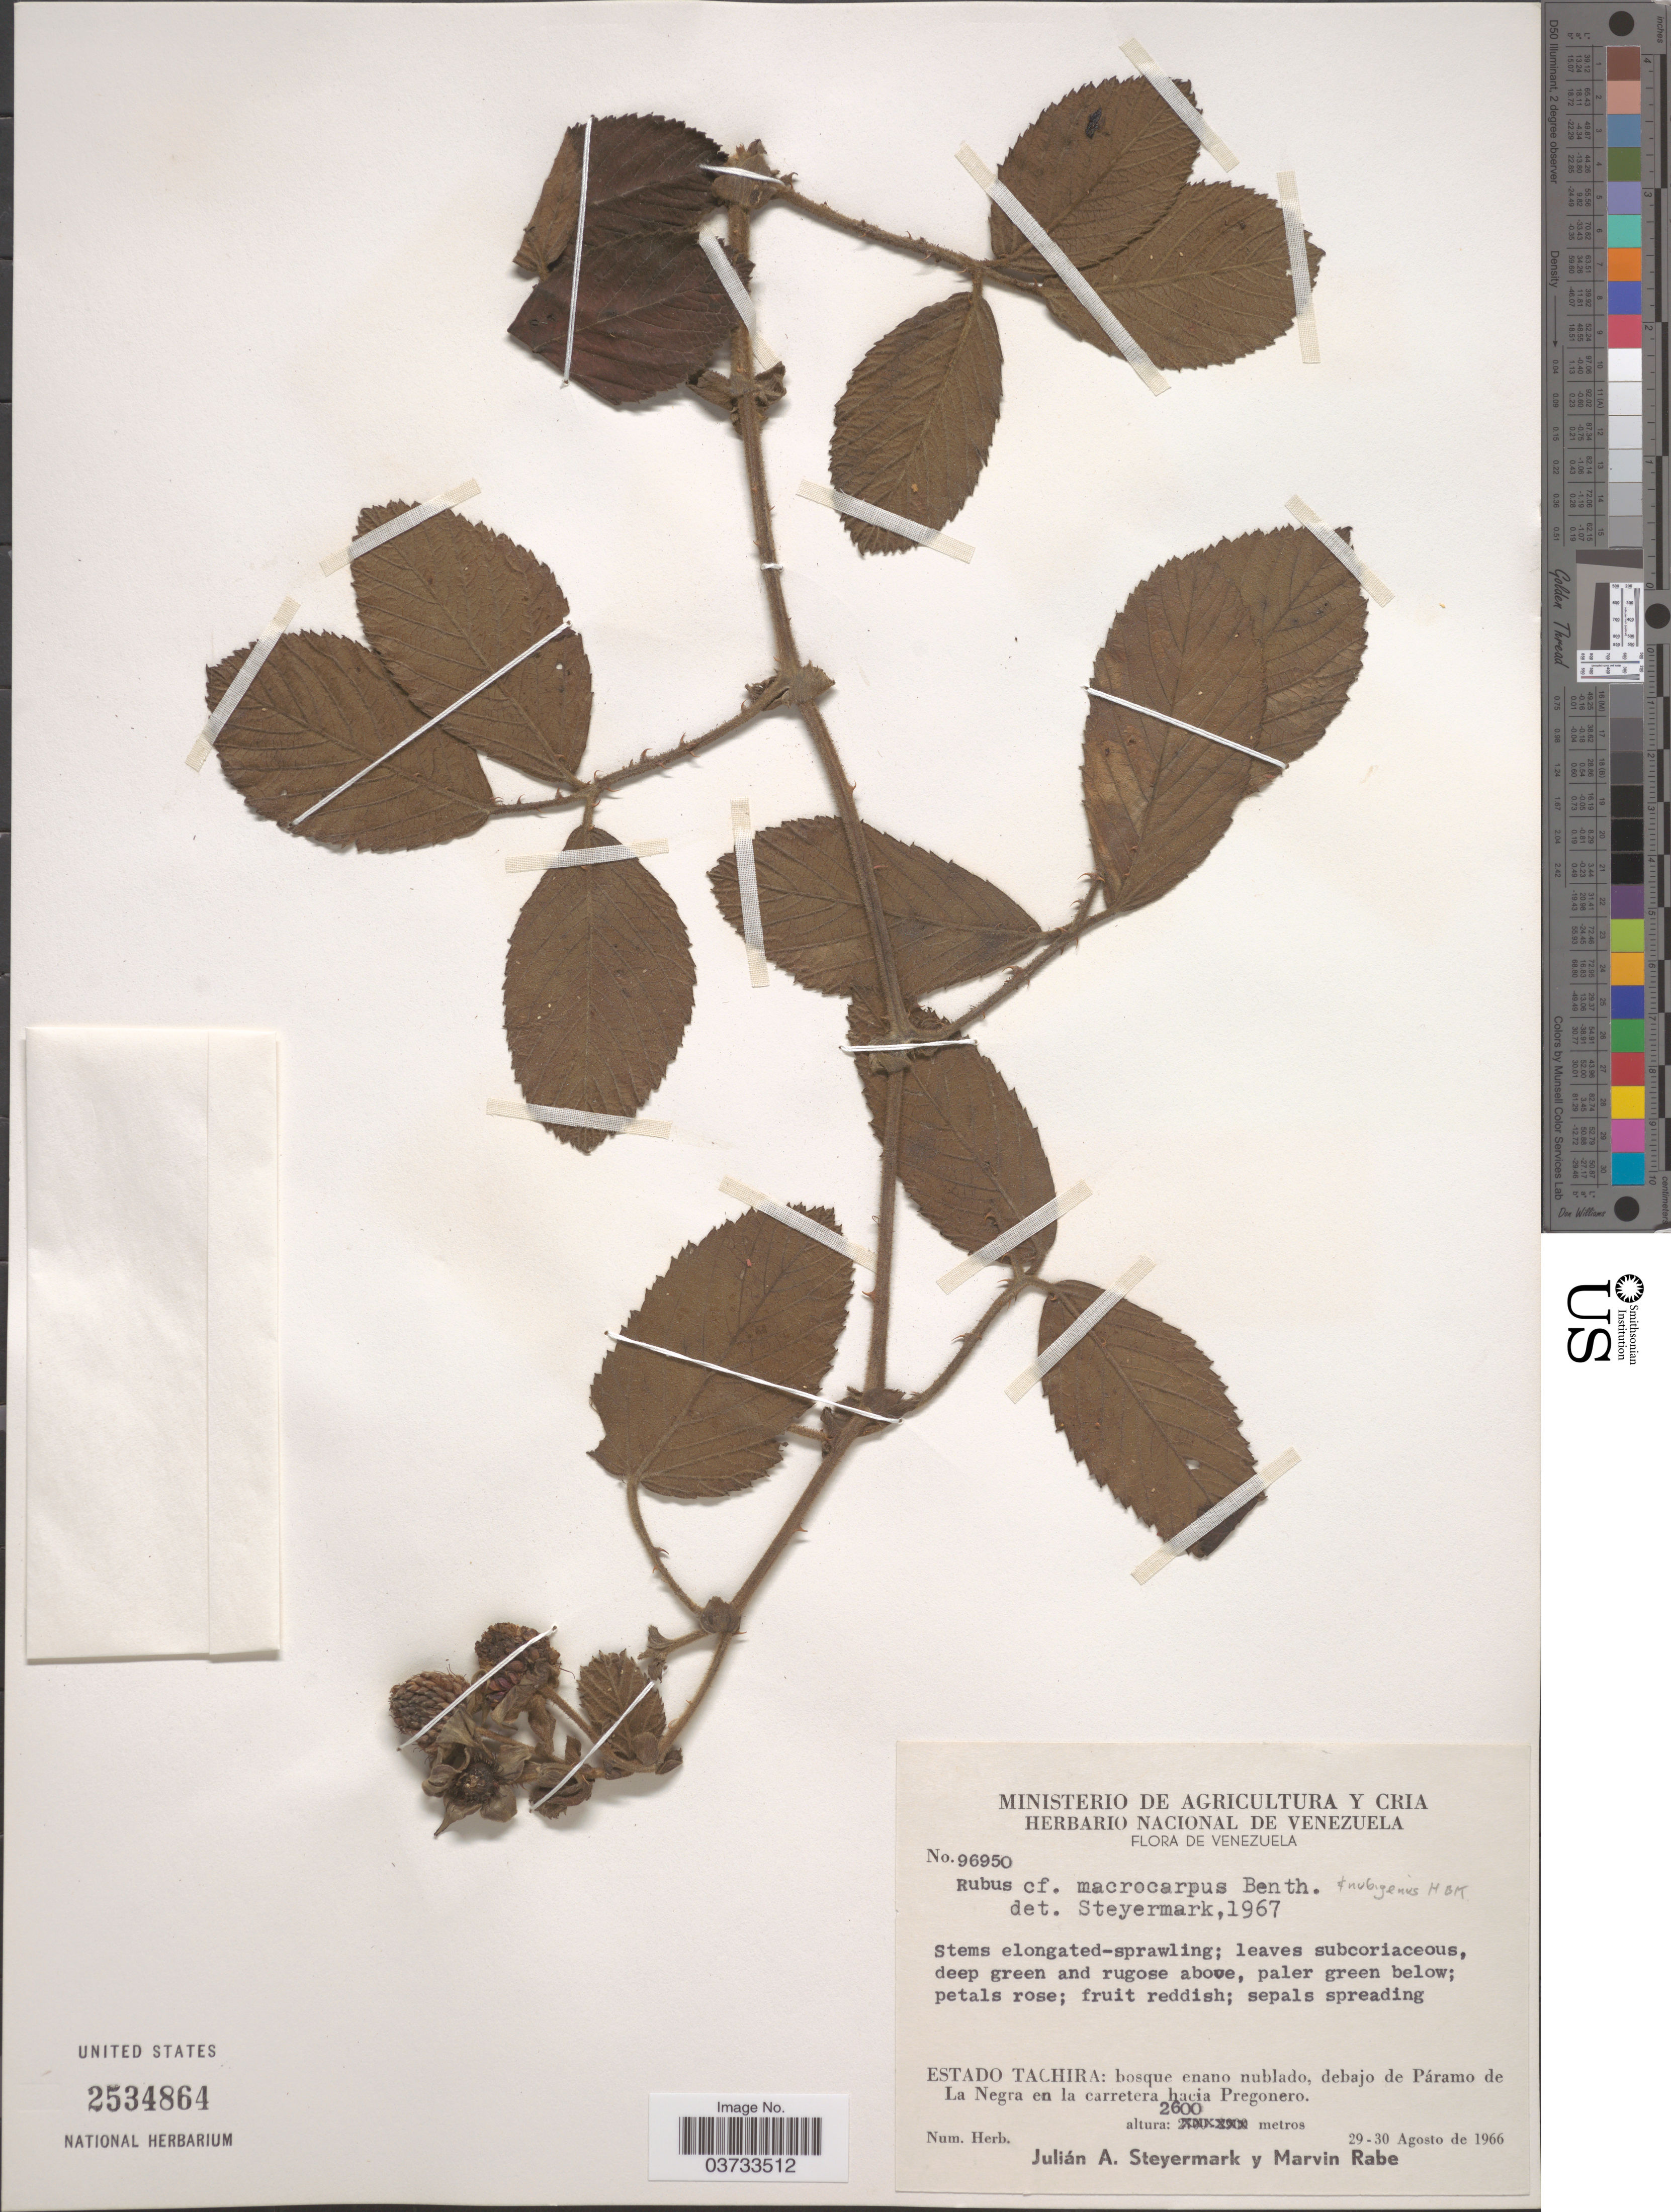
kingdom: Plantae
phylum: Tracheophyta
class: Magnoliopsida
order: Rosales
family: Rosaceae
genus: Rubus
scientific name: Rubus macrocarpus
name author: King ex C.B. Clarke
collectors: J. Steyermark & M. Rabe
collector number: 96950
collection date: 1966-08-29/1966-08-30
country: Venezuela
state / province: Tachira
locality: Bosque enano nublado, debajo de Páramo de La Negra en la carretera hacia Pregonero.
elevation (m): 2600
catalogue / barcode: US 2534864